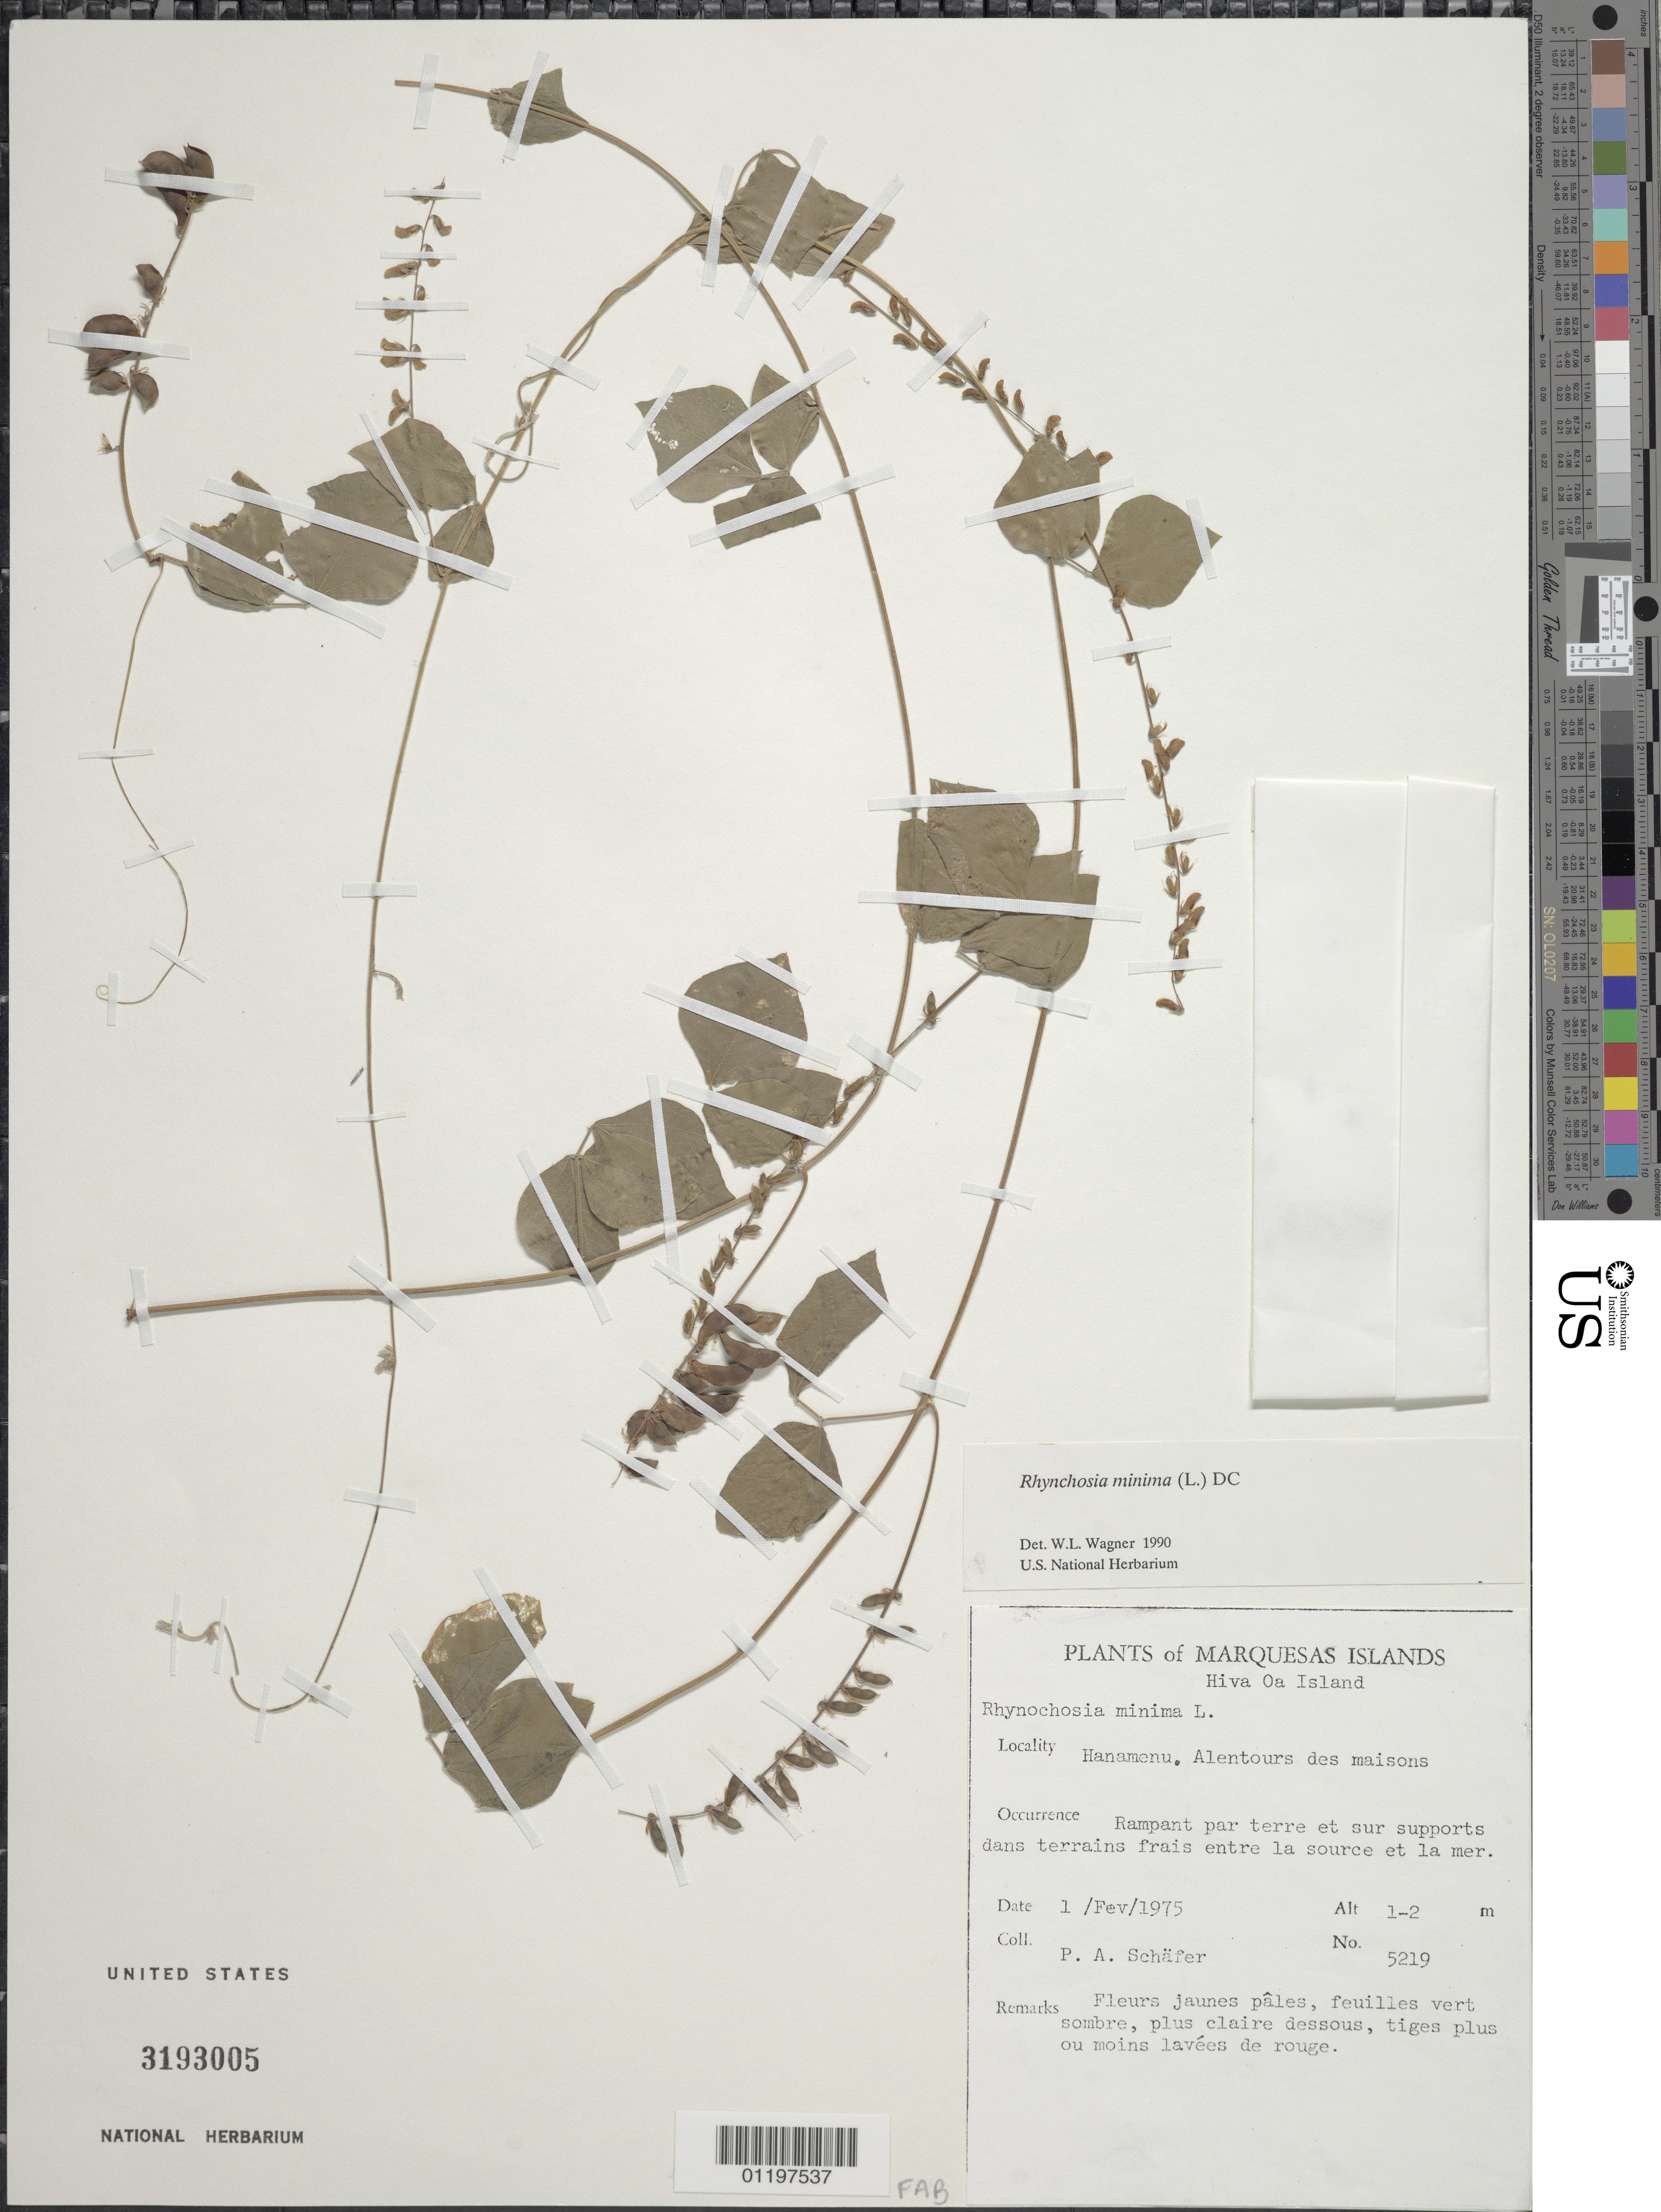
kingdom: Plantae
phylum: Tracheophyta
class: Magnoliopsida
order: Fabales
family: Fabaceae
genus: Rhynchosia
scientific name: Rhynchosia minima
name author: (L.) DC.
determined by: Wagner, W. L., (BOT), Smithsonian Institution - National Museum of Natural History (UNITED STATES)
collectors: P. A. Schäfer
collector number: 5219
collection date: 1975-02-01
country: French Polynesia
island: Hiva Oa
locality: Hanamenu, Alentours des maisons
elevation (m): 1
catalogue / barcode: US 3193005